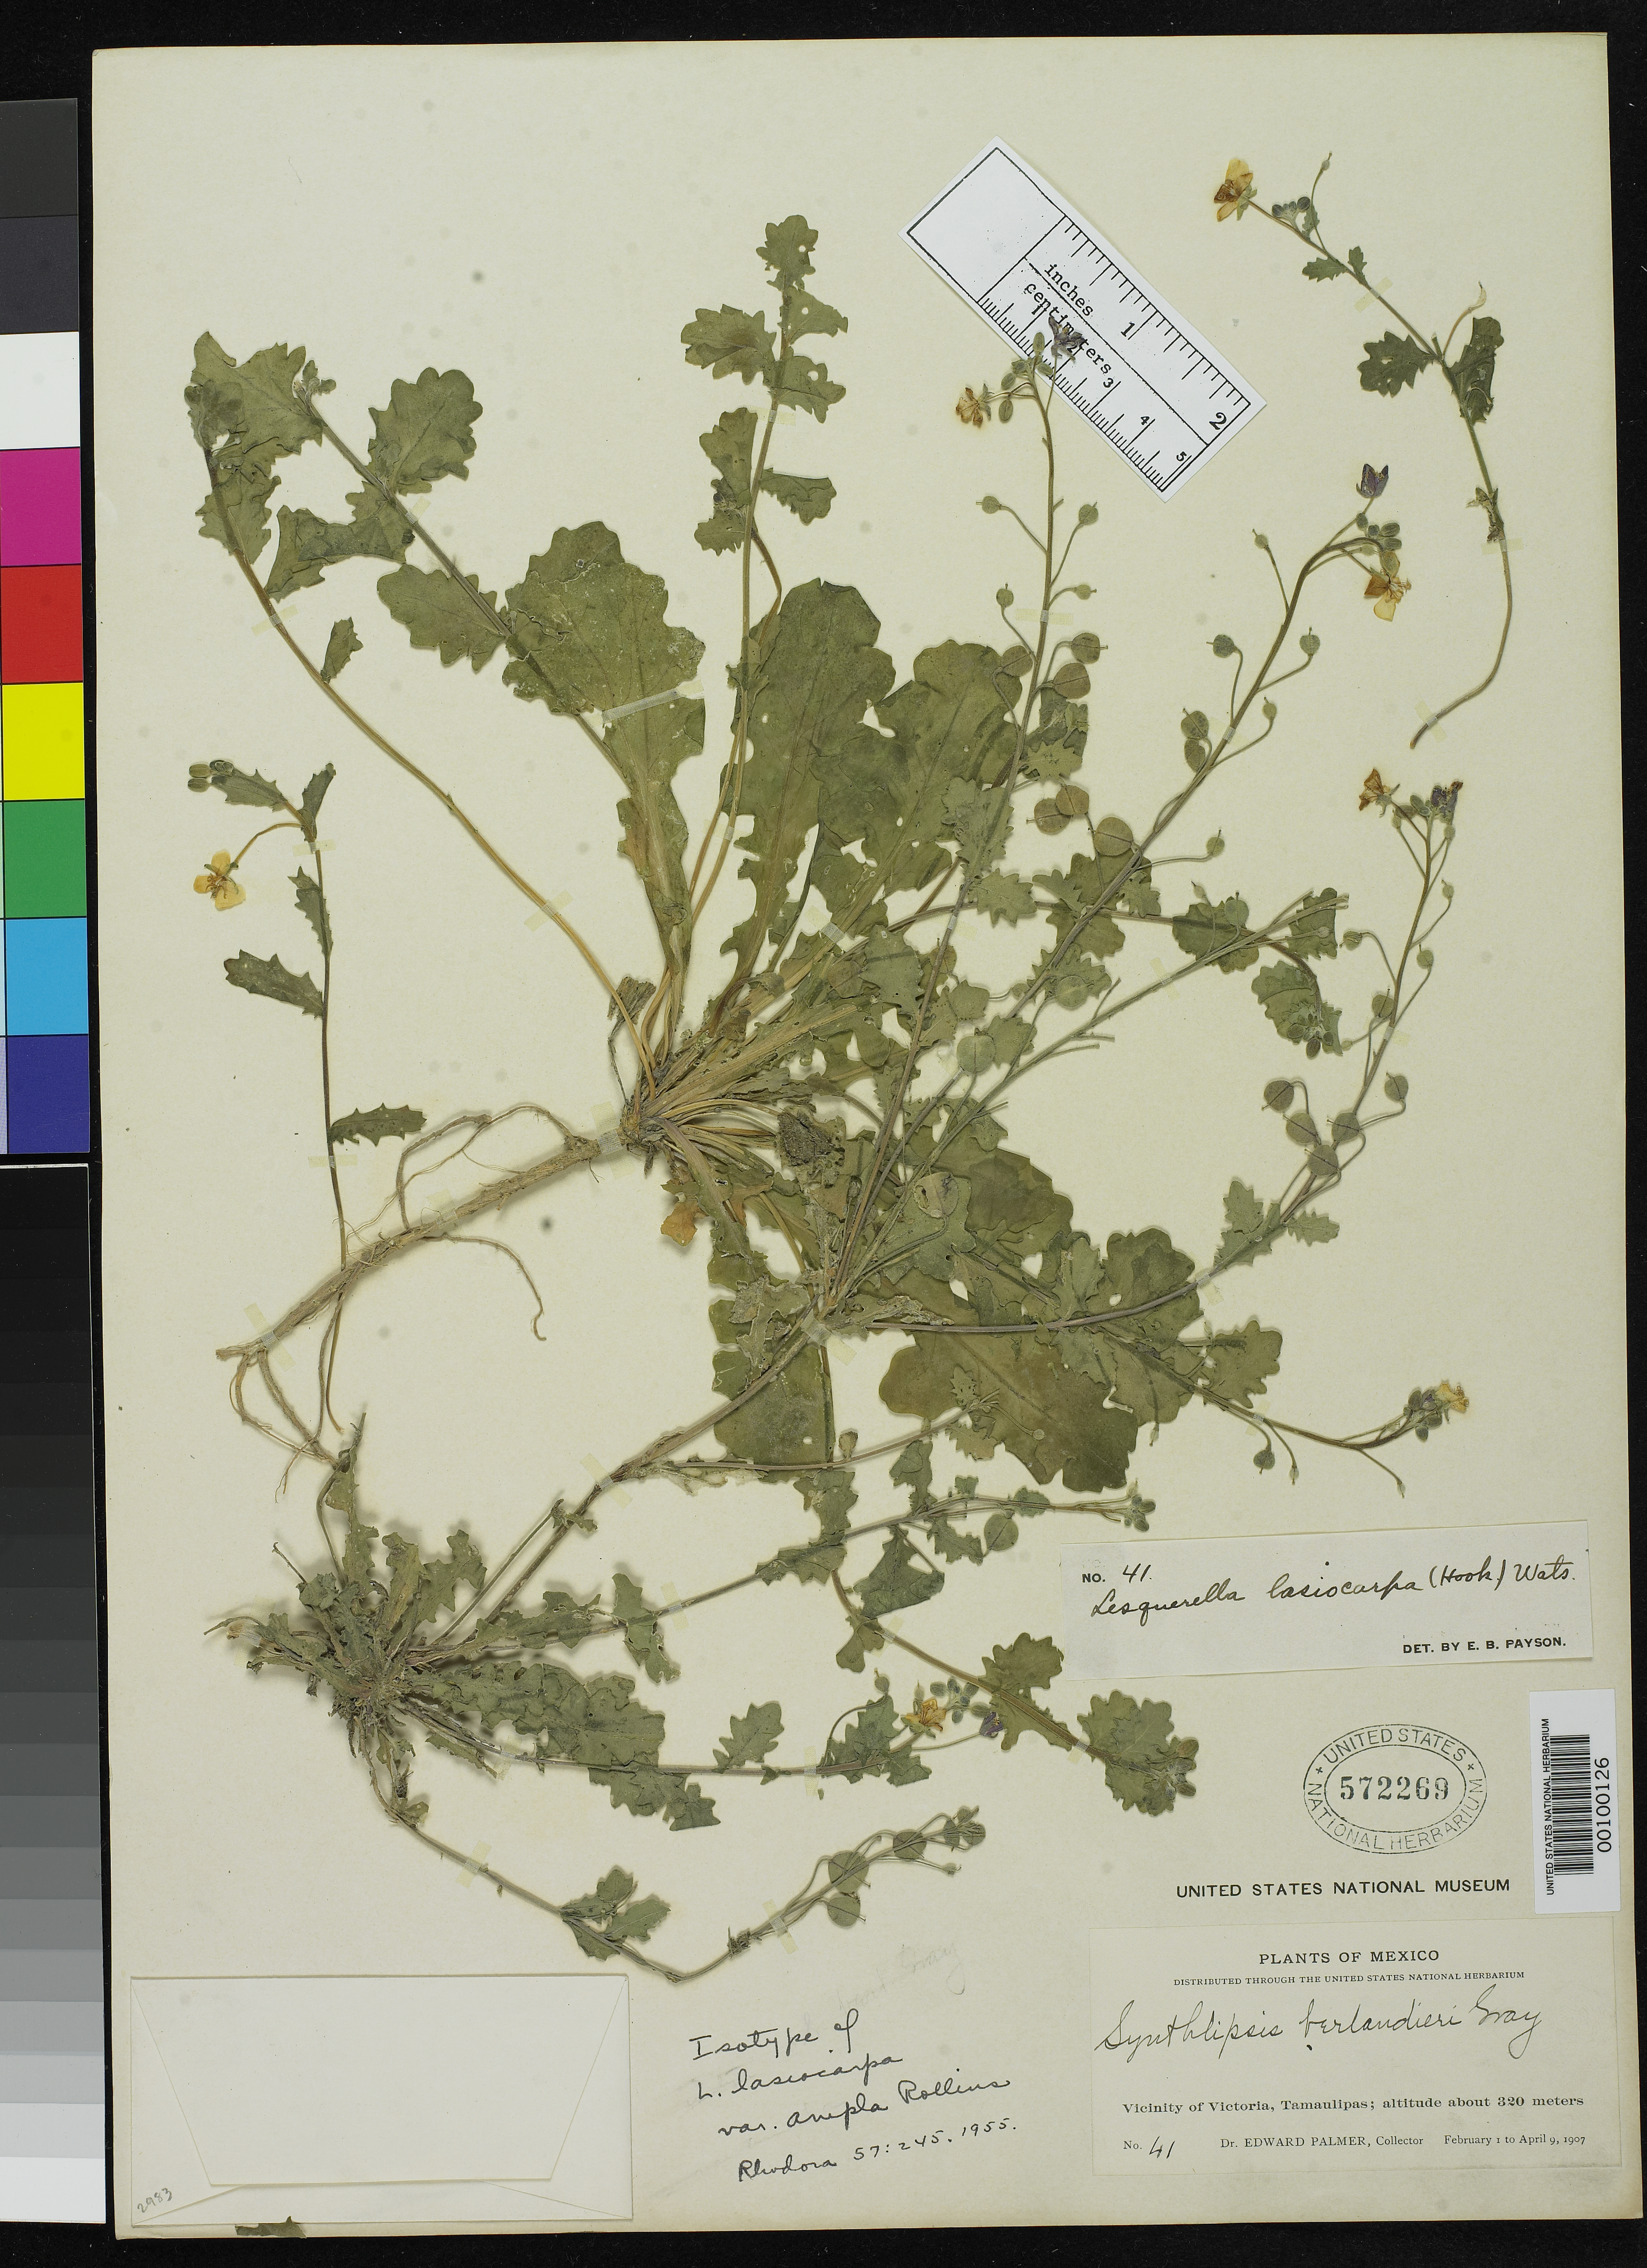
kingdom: Plantae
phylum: Tracheophyta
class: Magnoliopsida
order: Brassicales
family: Brassicaceae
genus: Lesquerella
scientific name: Lesquerella lasiocarpa var. ampla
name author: Rollins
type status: Isotype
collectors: E. Palmer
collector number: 41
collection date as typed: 1907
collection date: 1907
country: Mexico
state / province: Tamaulipas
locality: Vicinity of Victoria.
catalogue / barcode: US 572269